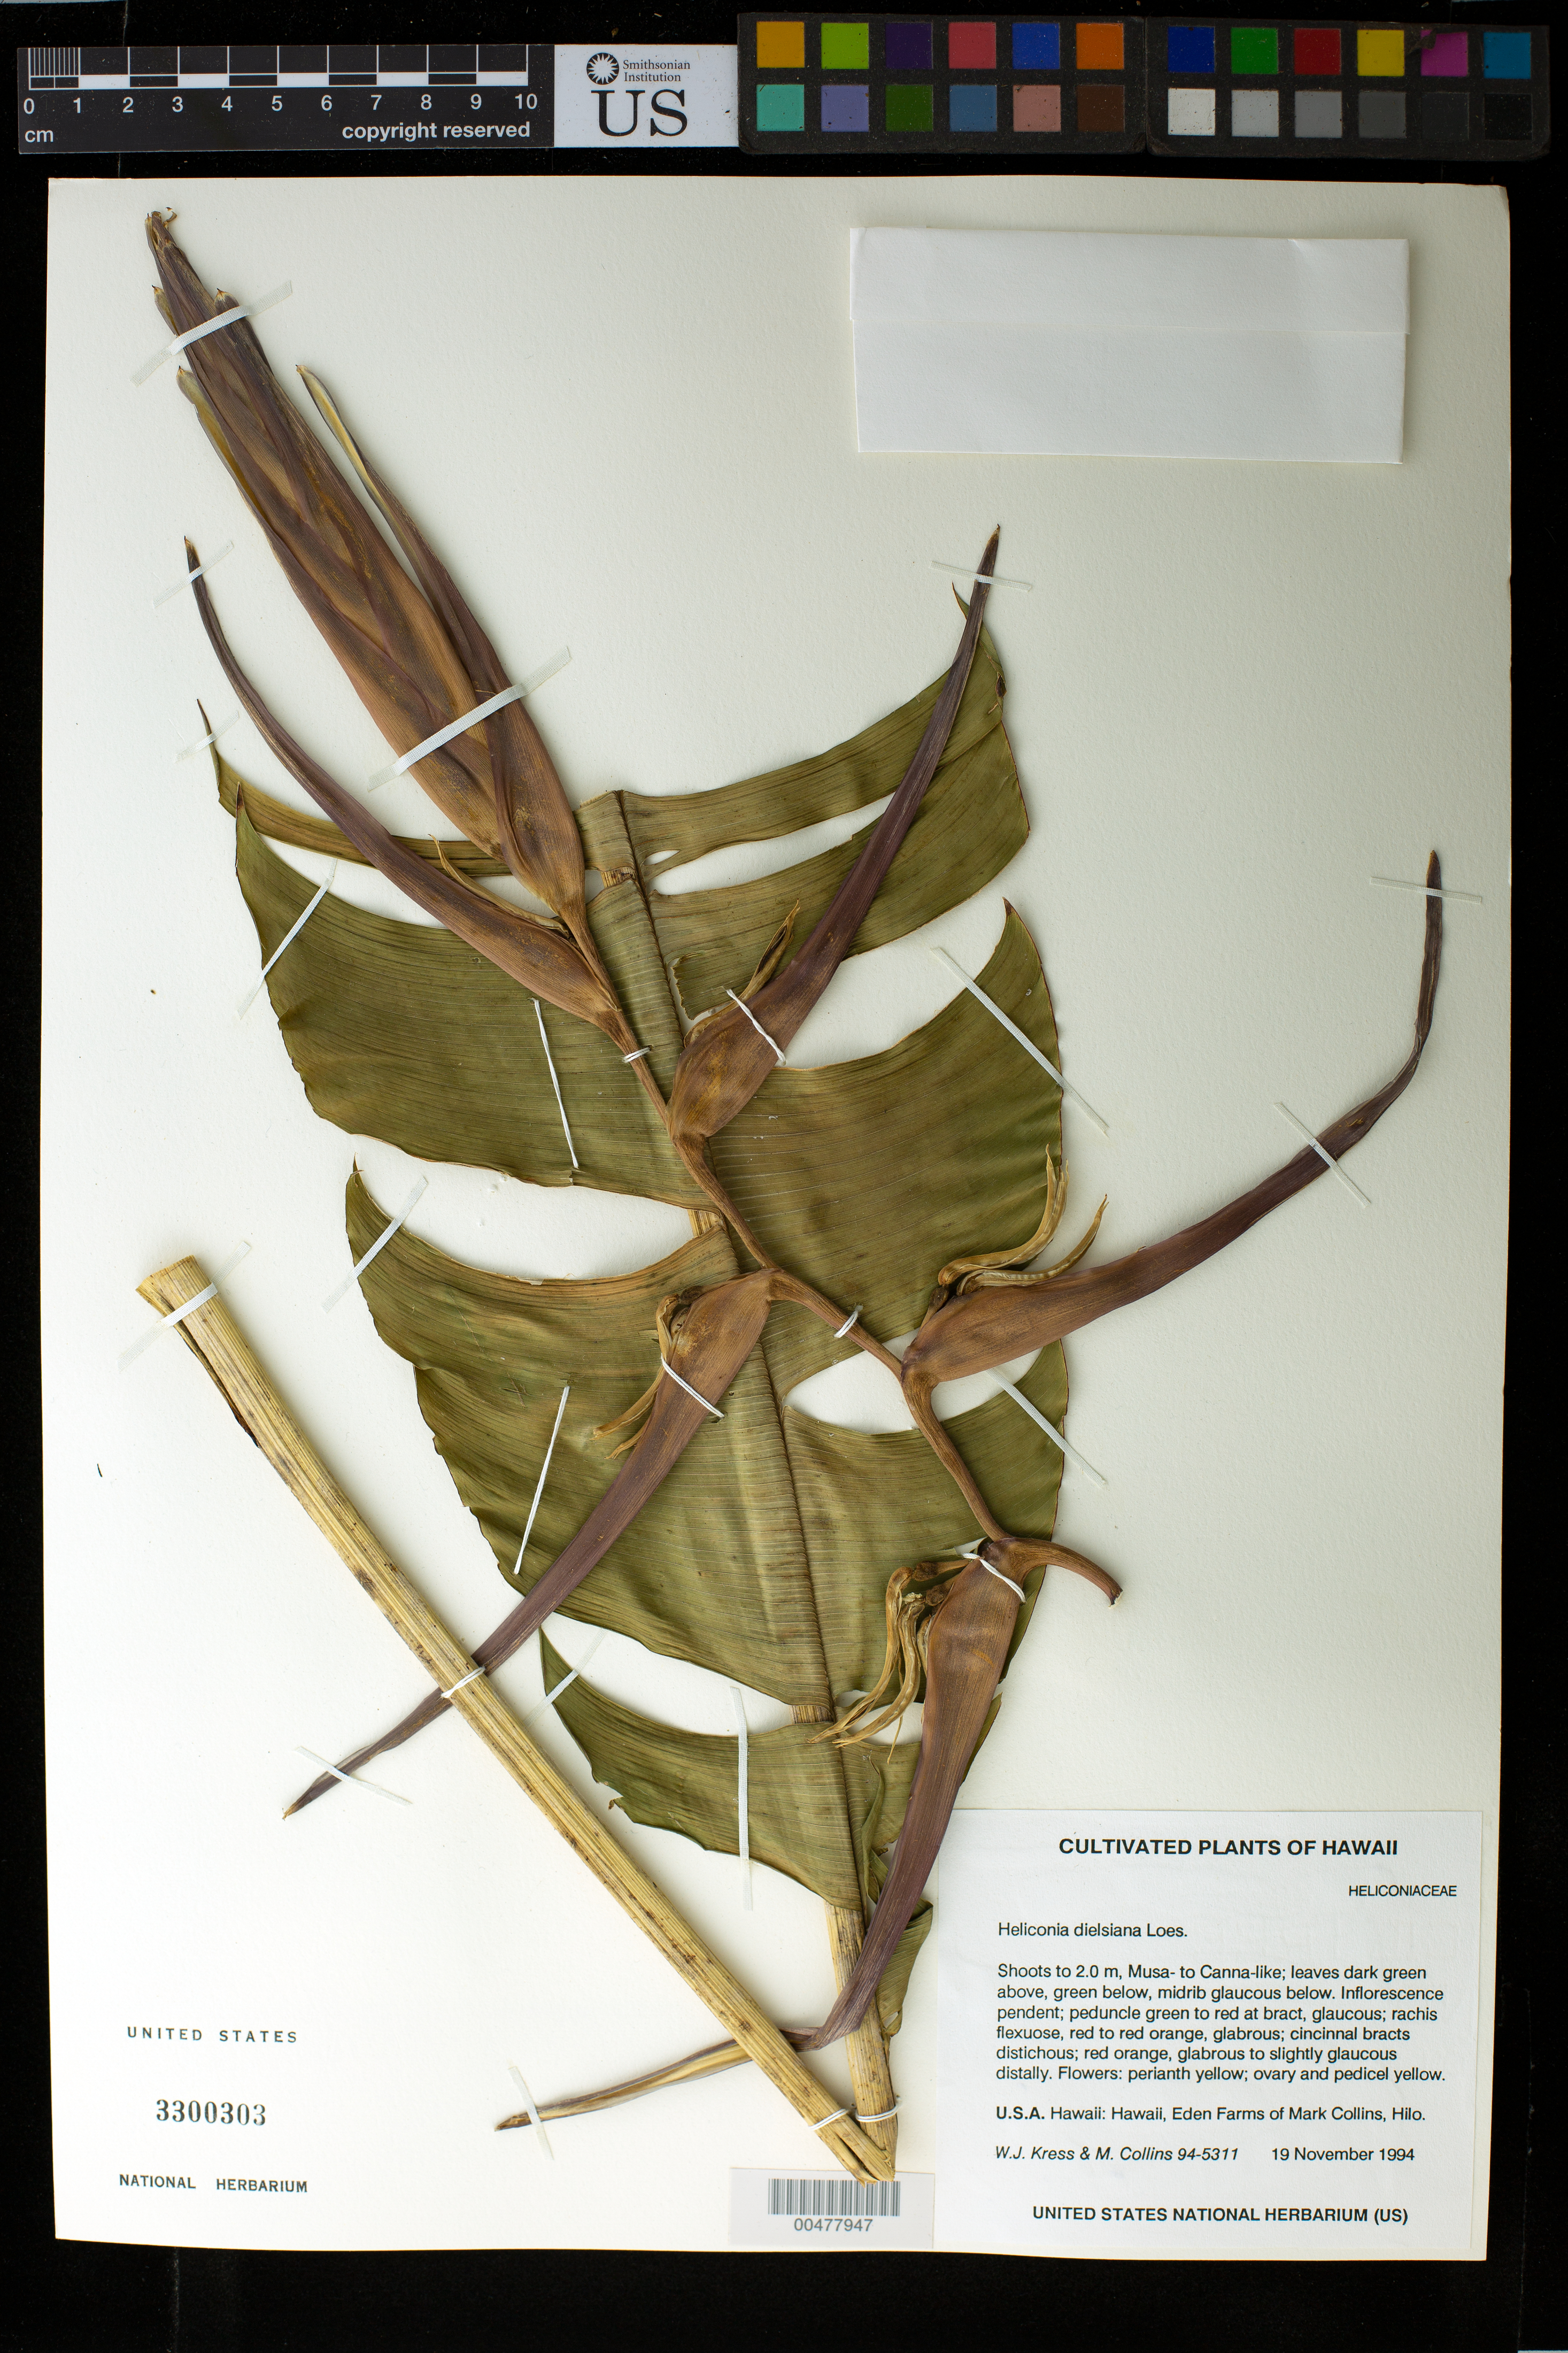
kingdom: Plantae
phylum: Tracheophyta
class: Liliopsida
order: Zingiberales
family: Heliconiaceae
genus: Heliconia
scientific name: Heliconia dielsiana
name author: Loes.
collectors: W. J. Kress & M. Collins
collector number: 94-5311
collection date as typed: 19 Nov 1994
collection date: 1994-11-19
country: United States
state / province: Hawaii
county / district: Hawaii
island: Hawaii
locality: Eden Farms of Mark Collins, Hilo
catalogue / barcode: US 3300303